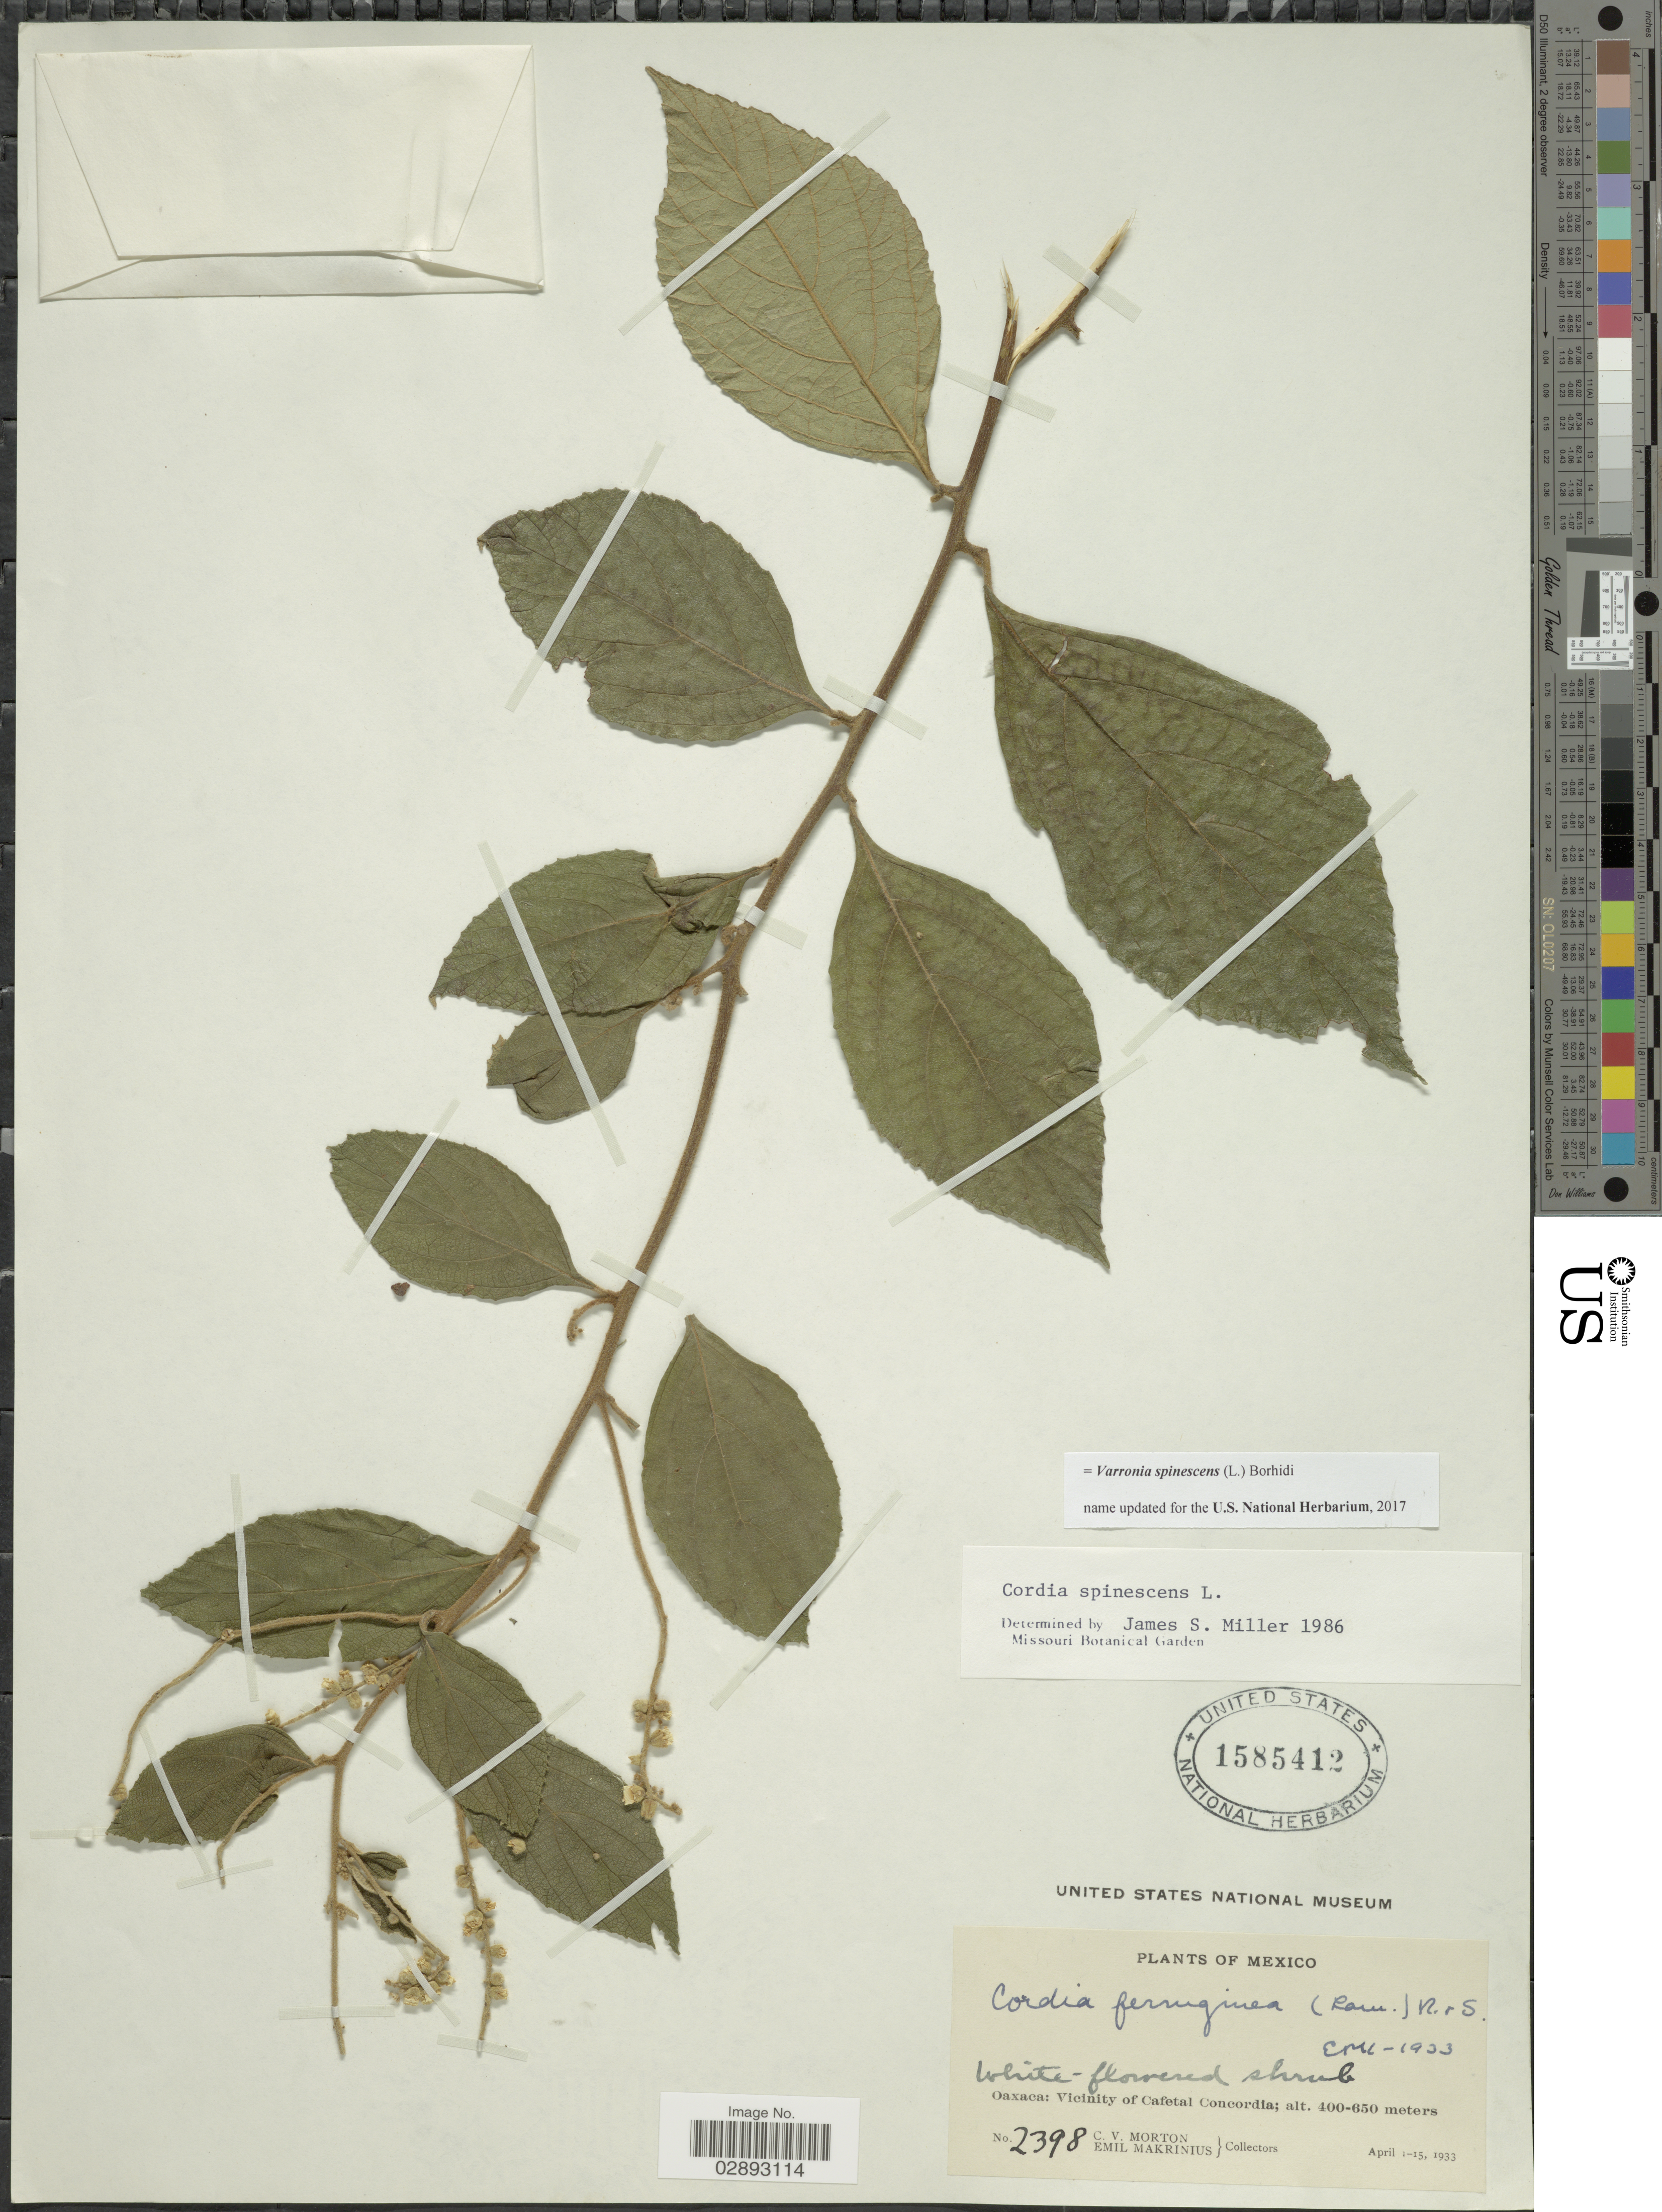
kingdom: Plantae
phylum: Tracheophyta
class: Magnoliopsida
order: Boraginales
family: Cordiaceae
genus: Varronia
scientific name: Varronia spinescens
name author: (L.) Borhidi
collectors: C. V. Morton & E. Makrinius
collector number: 2398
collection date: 1933-04-01/1933-04-15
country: Mexico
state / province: Oaxaca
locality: Vicinity of Cafetal Concordia.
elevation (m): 400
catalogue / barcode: US 1585412